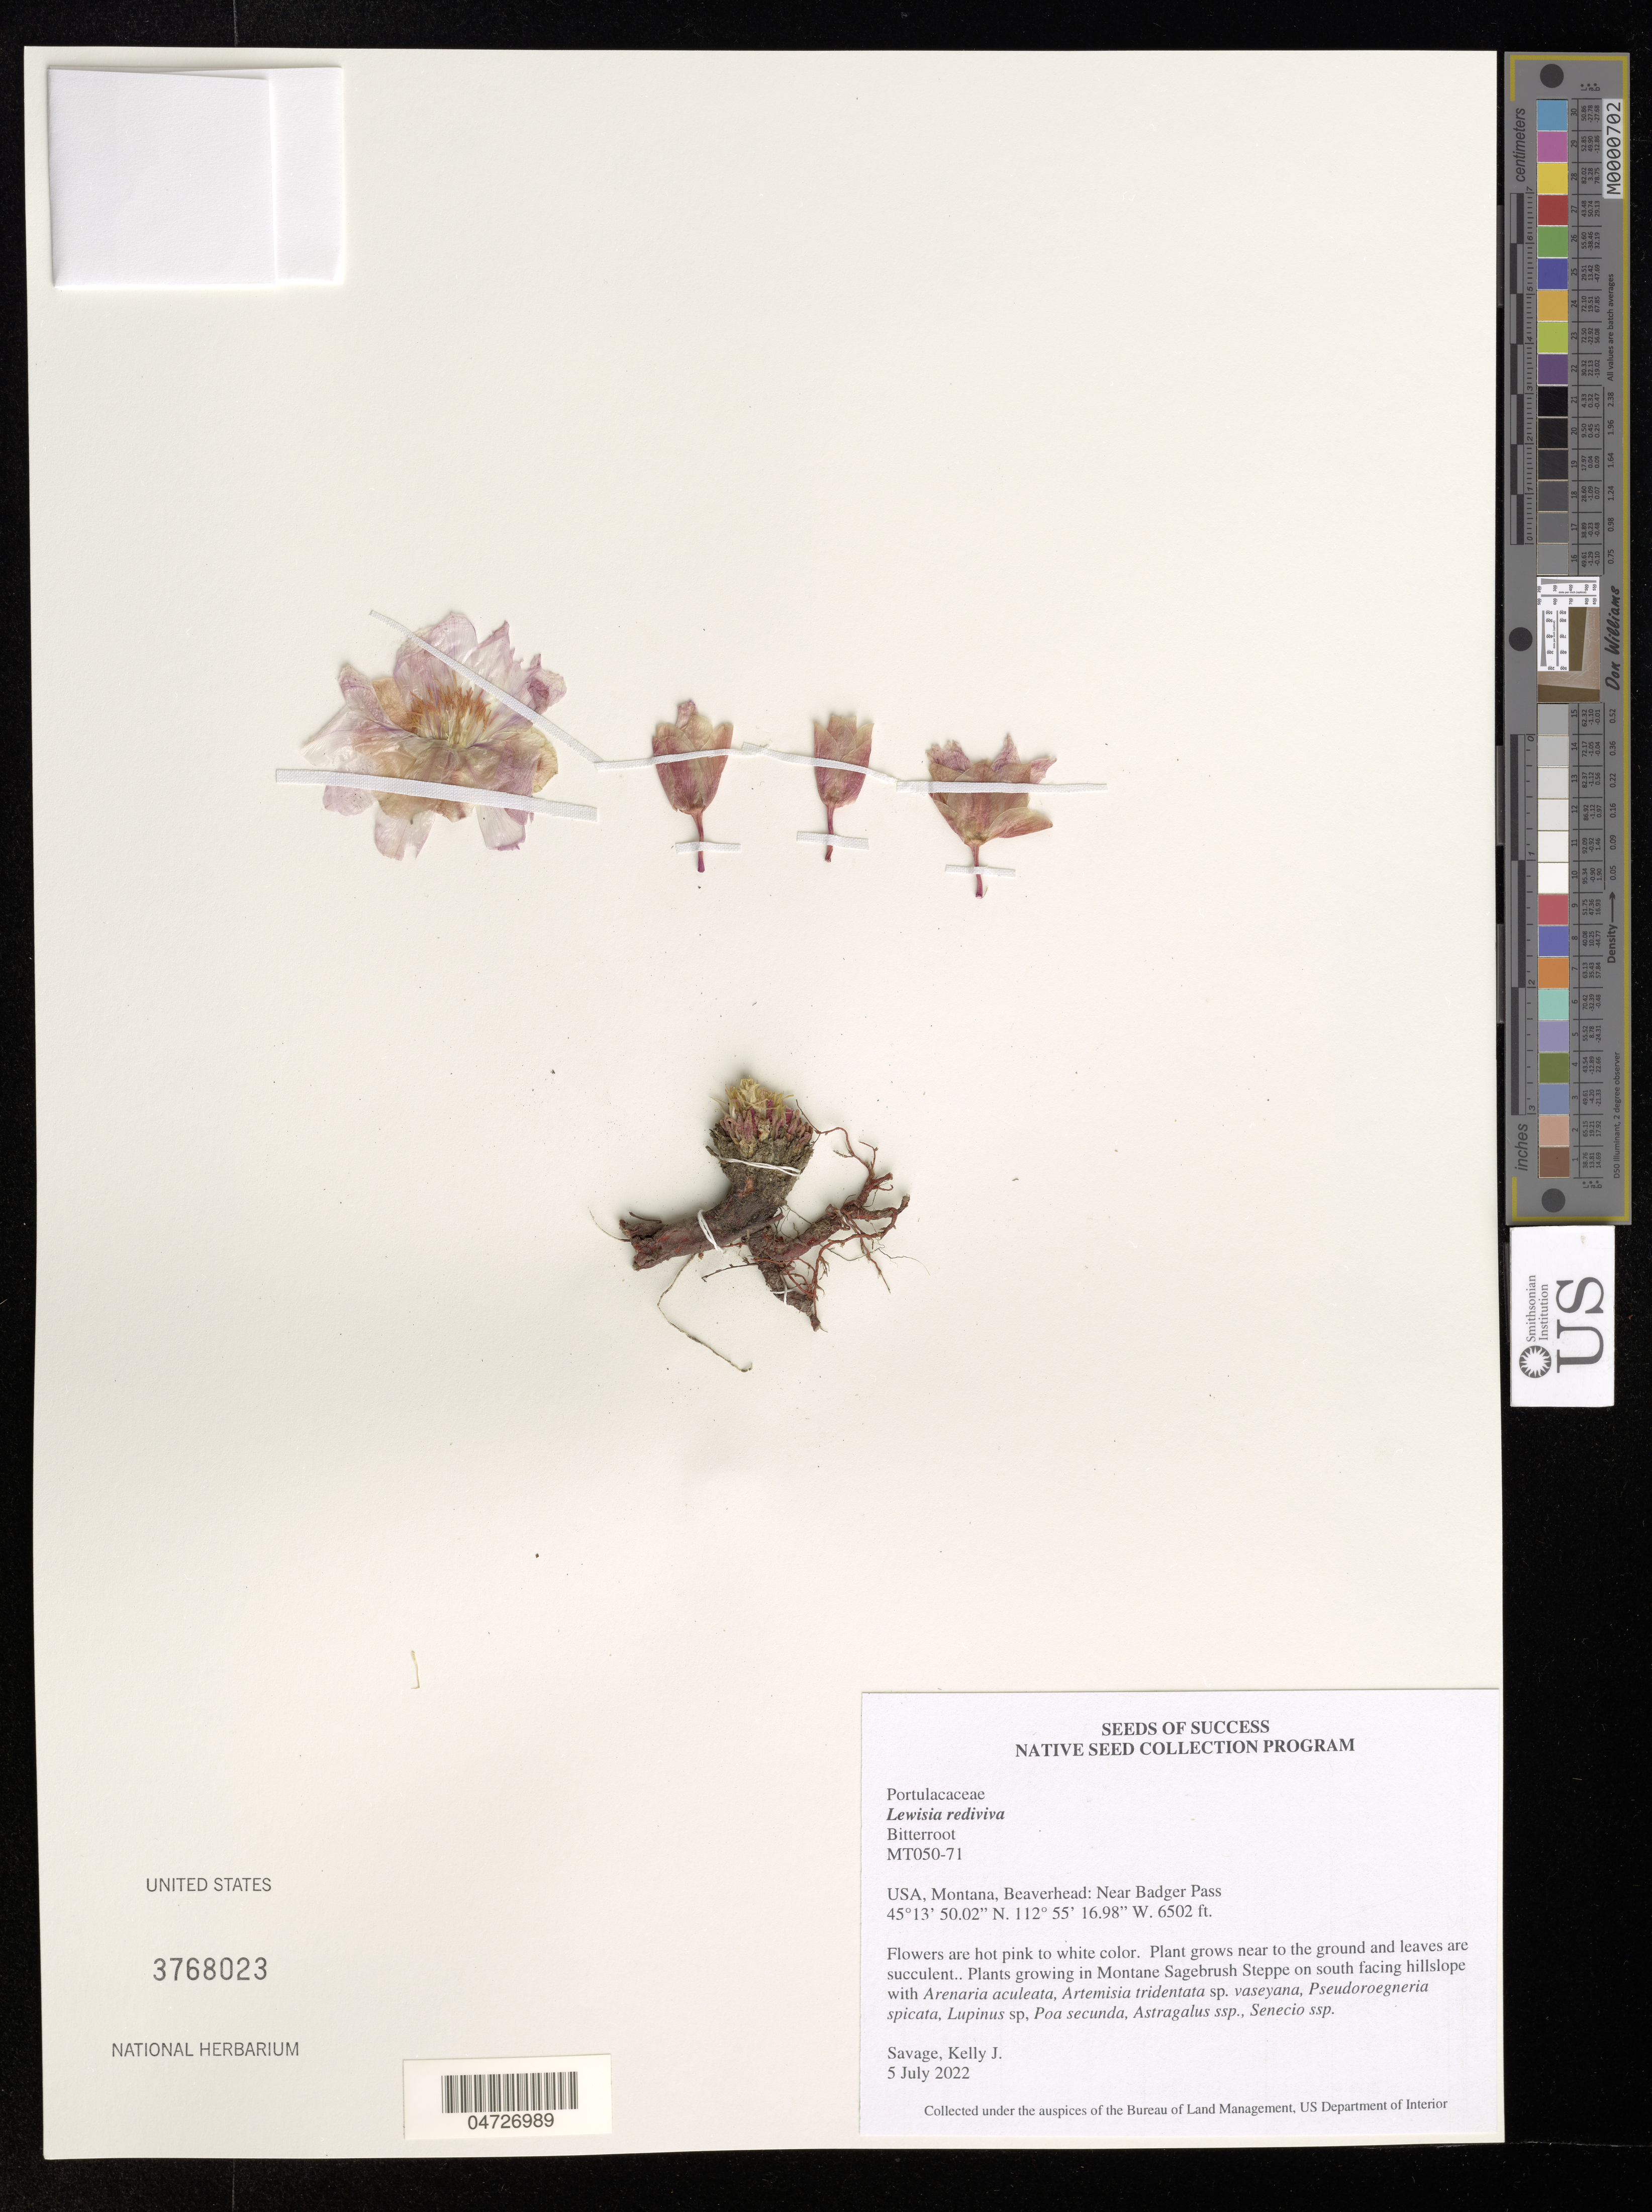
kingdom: Plantae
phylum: Tracheophyta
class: Magnoliopsida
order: Caryophyllales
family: Montiaceae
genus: Lewisia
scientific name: Lewisia rediviva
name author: Pursh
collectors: K. Savage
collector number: MT050-71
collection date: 2022-07-05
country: United States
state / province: Montana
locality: Beaverhead: Near Badger Pass.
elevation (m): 1982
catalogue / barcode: US 3768023